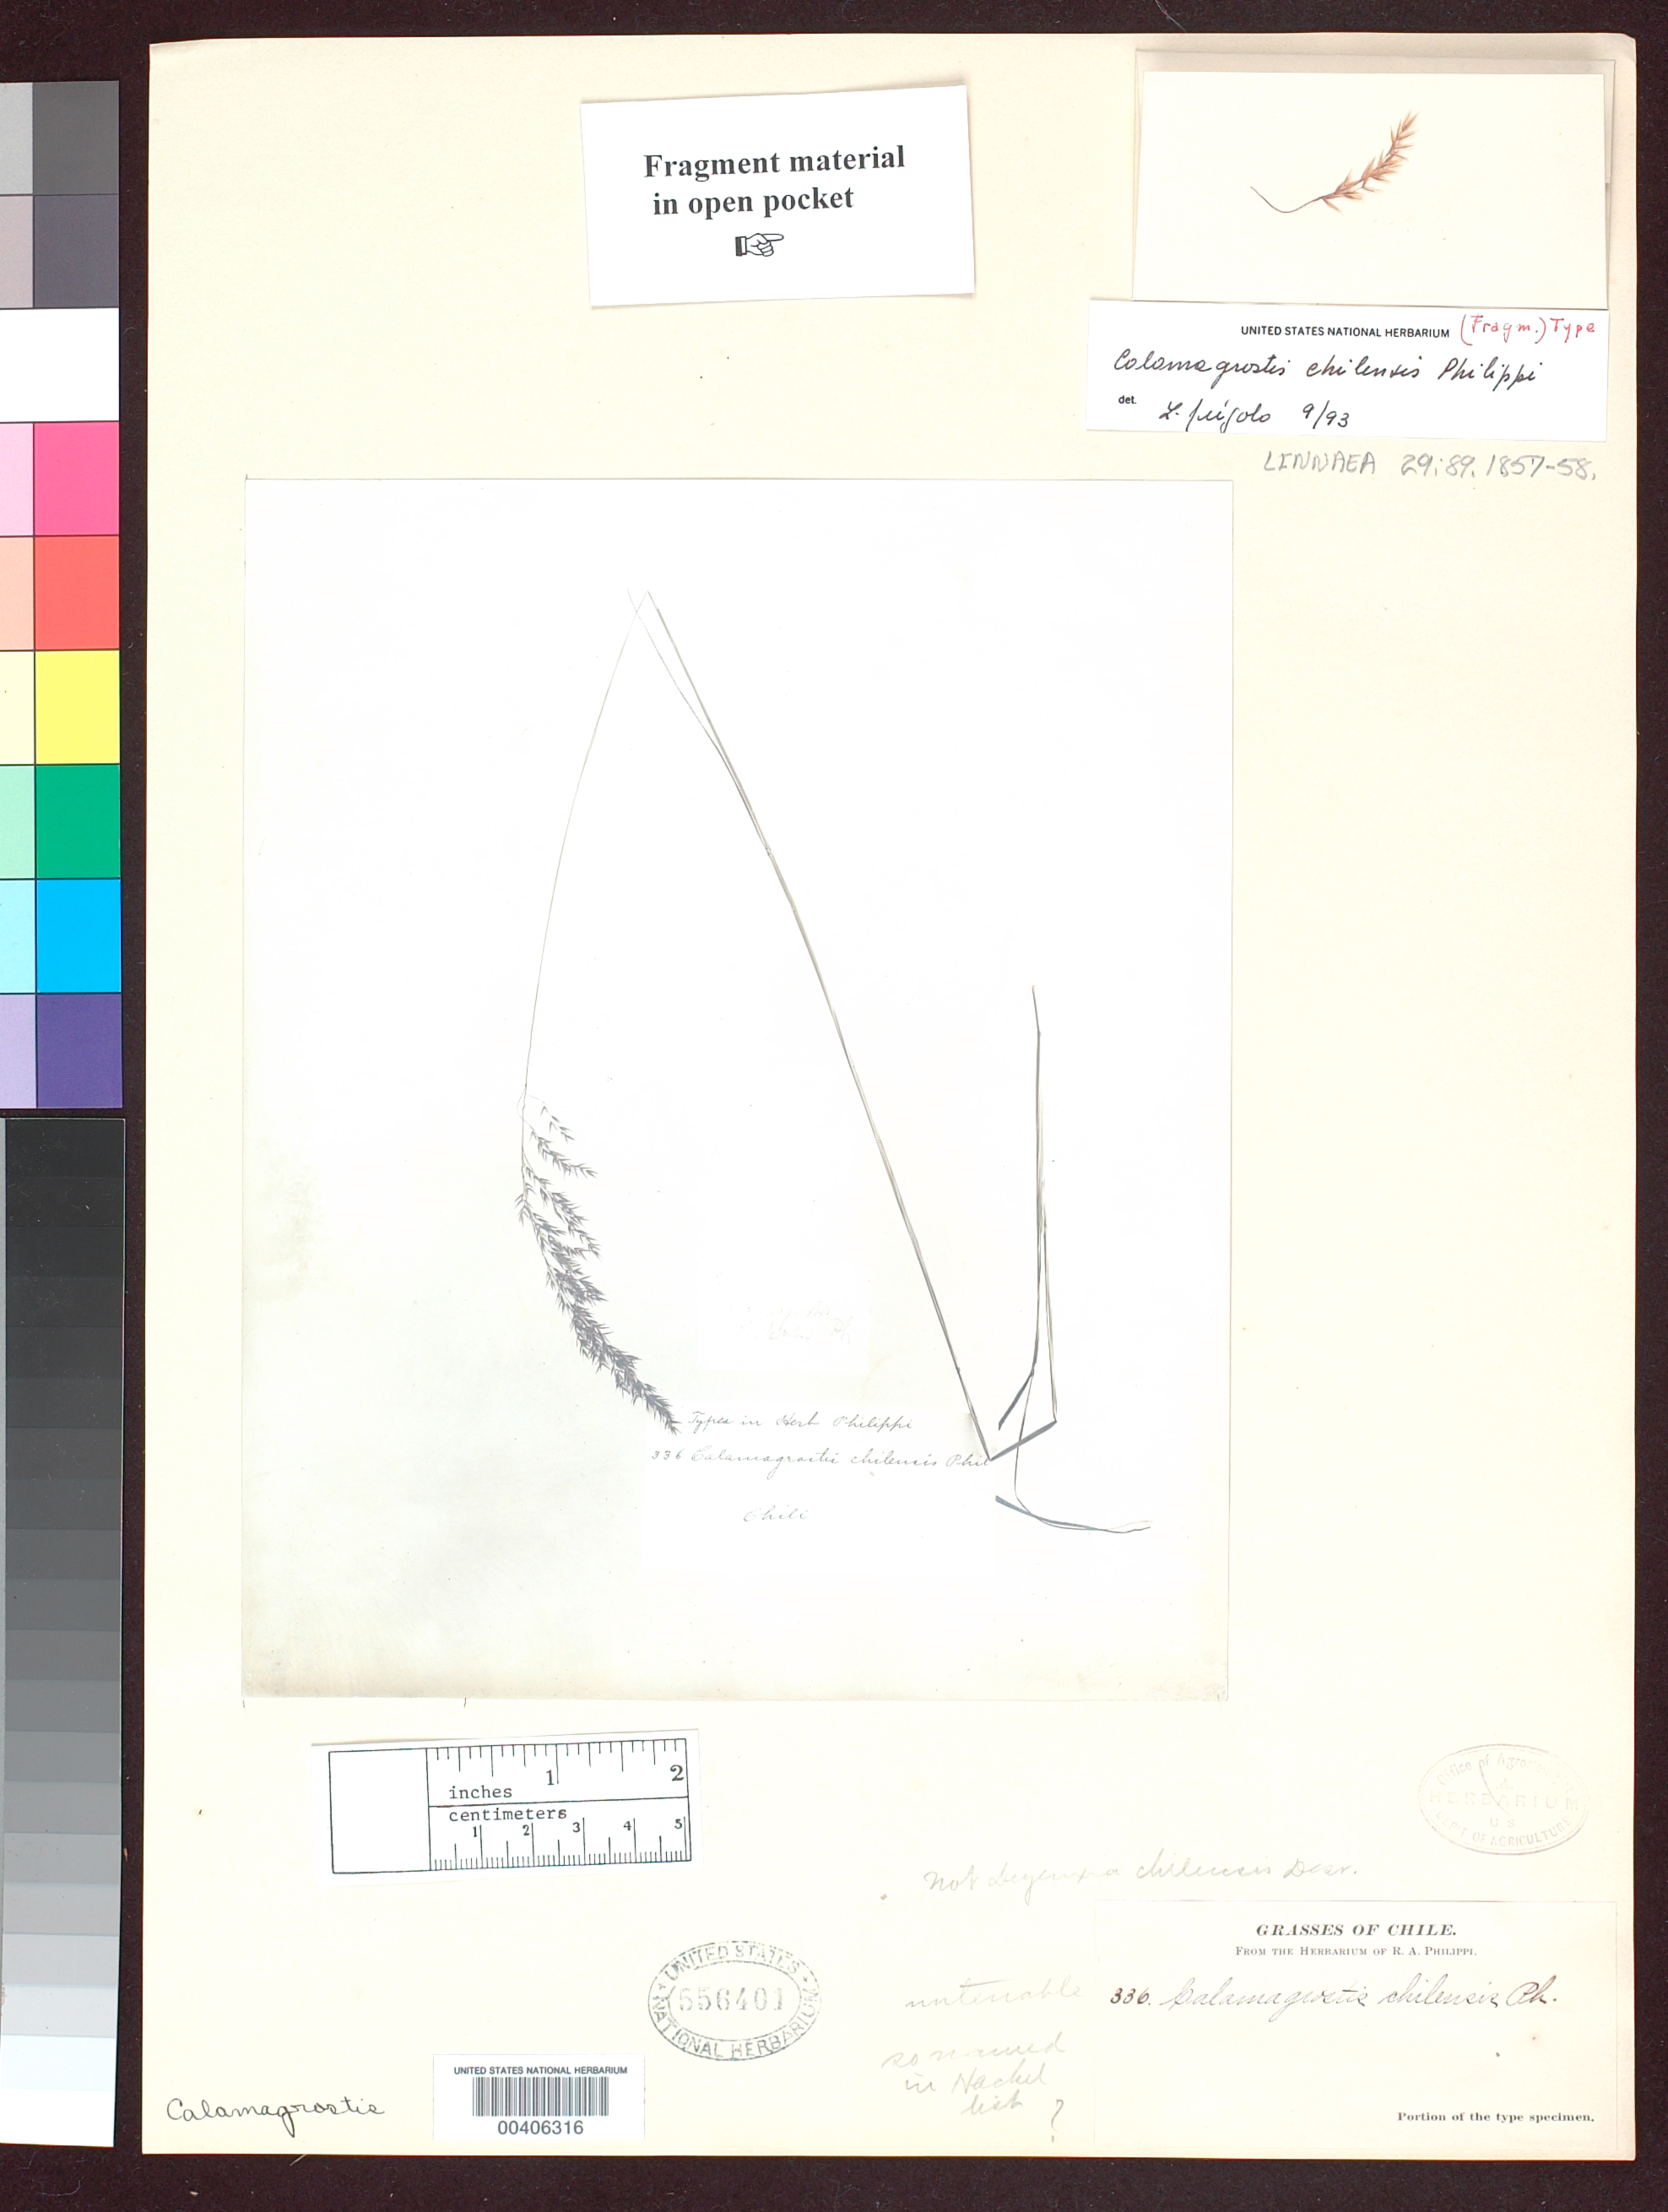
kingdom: Plantae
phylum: Tracheophyta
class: Liliopsida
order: Poales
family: Poaceae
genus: Calamagrostis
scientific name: Calamagrostis chilensis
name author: Phil.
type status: Type Fragment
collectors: C. Gay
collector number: Ex. Herb. Phil. 336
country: Chile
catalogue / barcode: US 556401